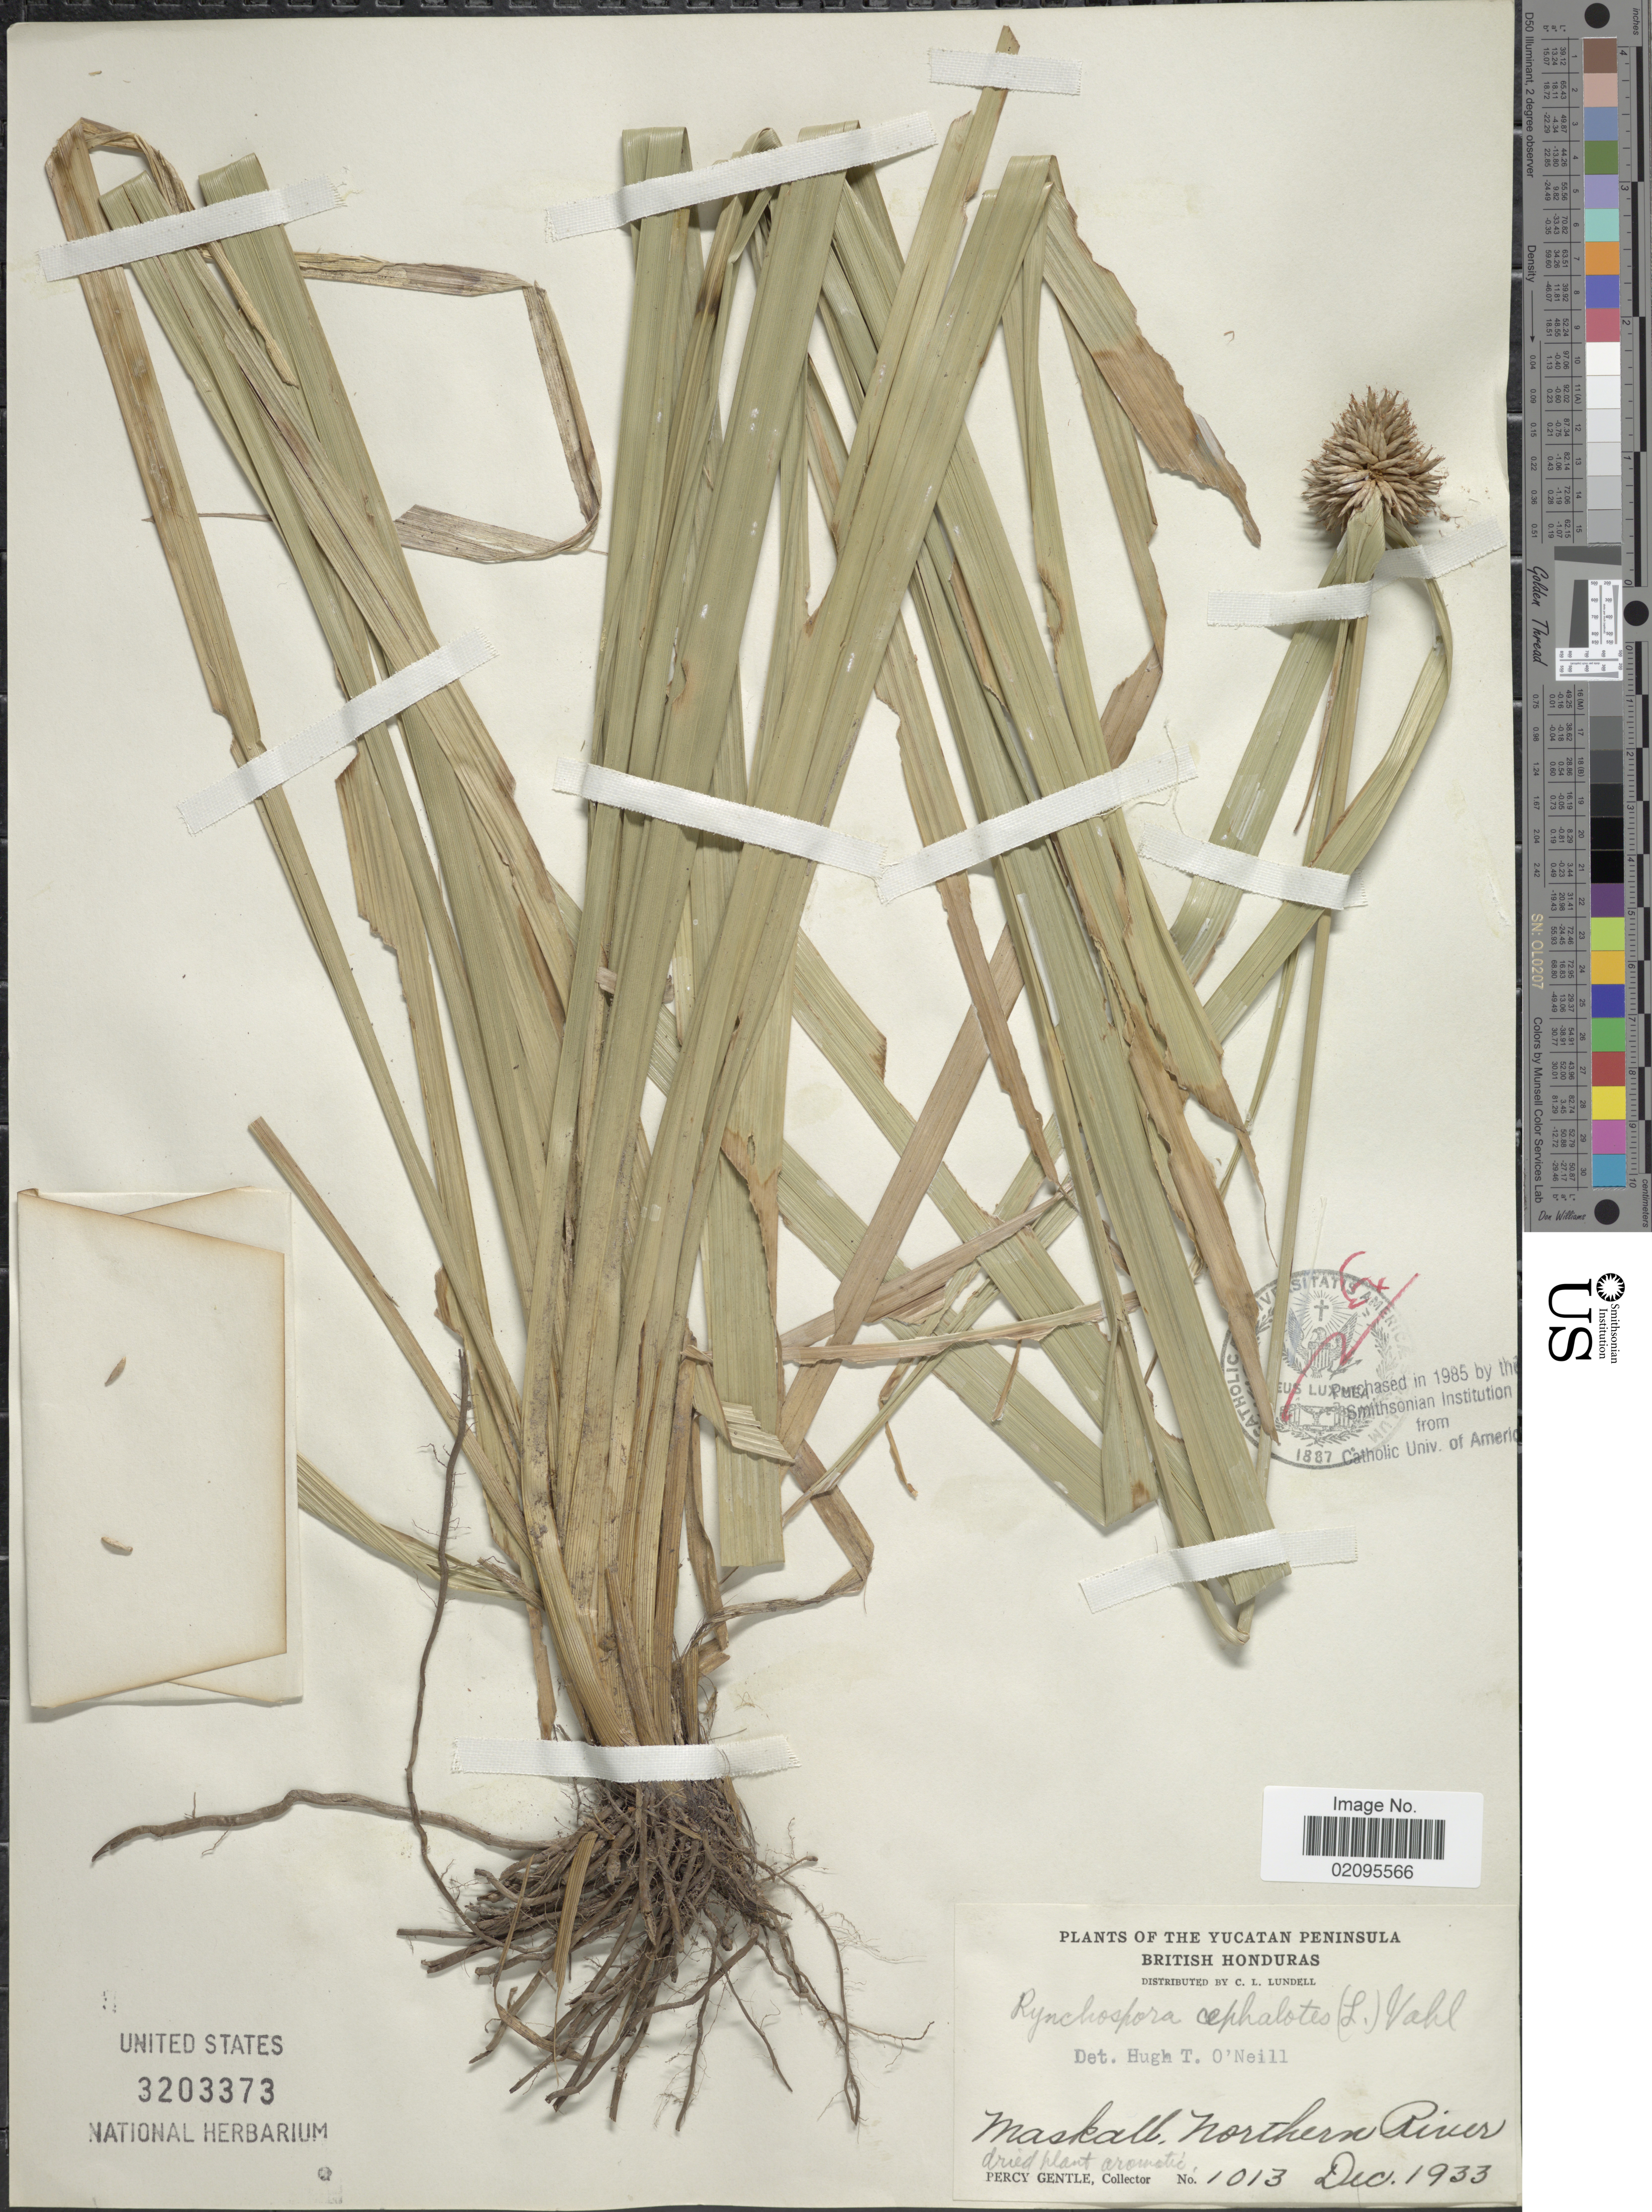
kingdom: Plantae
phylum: Tracheophyta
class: Liliopsida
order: Poales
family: Cyperaceae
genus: Rhynchospora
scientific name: Rhynchospora cephalotes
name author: (L.) Vahl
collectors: P. H. Gentle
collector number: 1013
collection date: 1933-12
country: Belize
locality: British Honduras, The Yucatan Peninsula, Maskall, Northern River.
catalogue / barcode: US 3203373